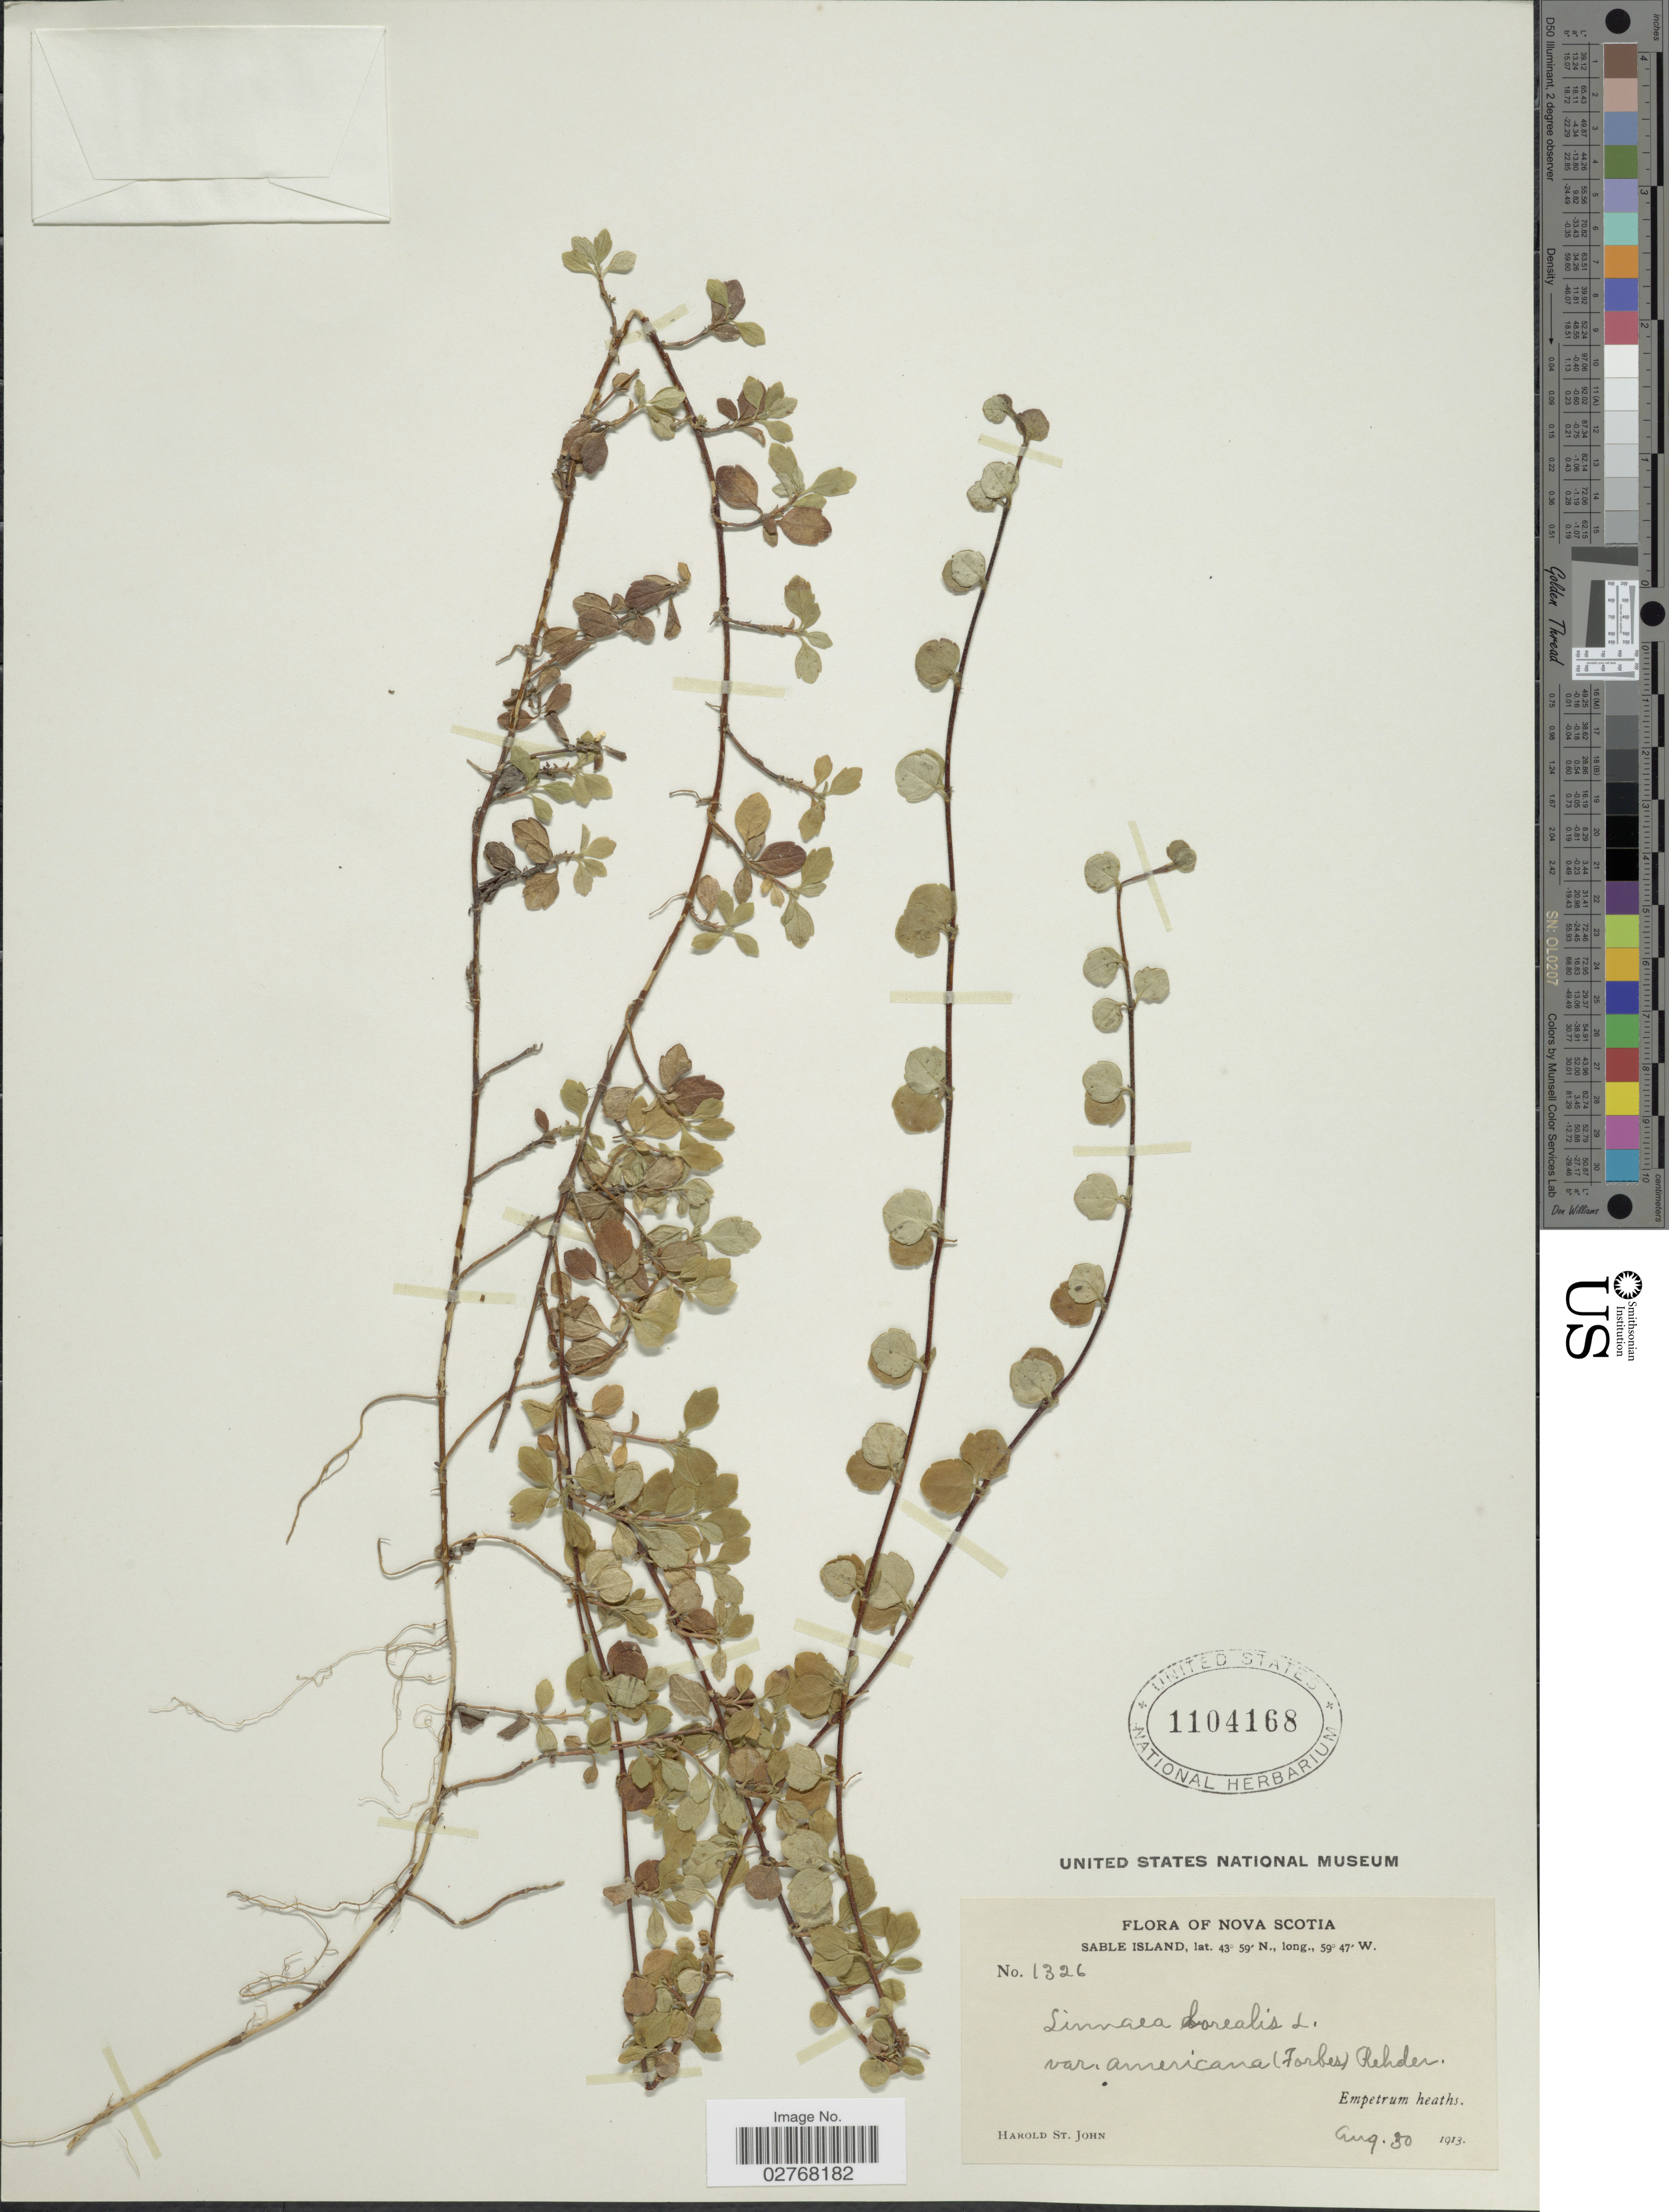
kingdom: Plantae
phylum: Tracheophyta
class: Magnoliopsida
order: Dipsacales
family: Caprifoliaceae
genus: Linnaea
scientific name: Linnaea borealis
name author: L.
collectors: H. St. John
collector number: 1326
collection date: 1913-08-30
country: Canada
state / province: Nova Scotia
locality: Sable Island. Empetrum heaths.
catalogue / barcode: US 1104168